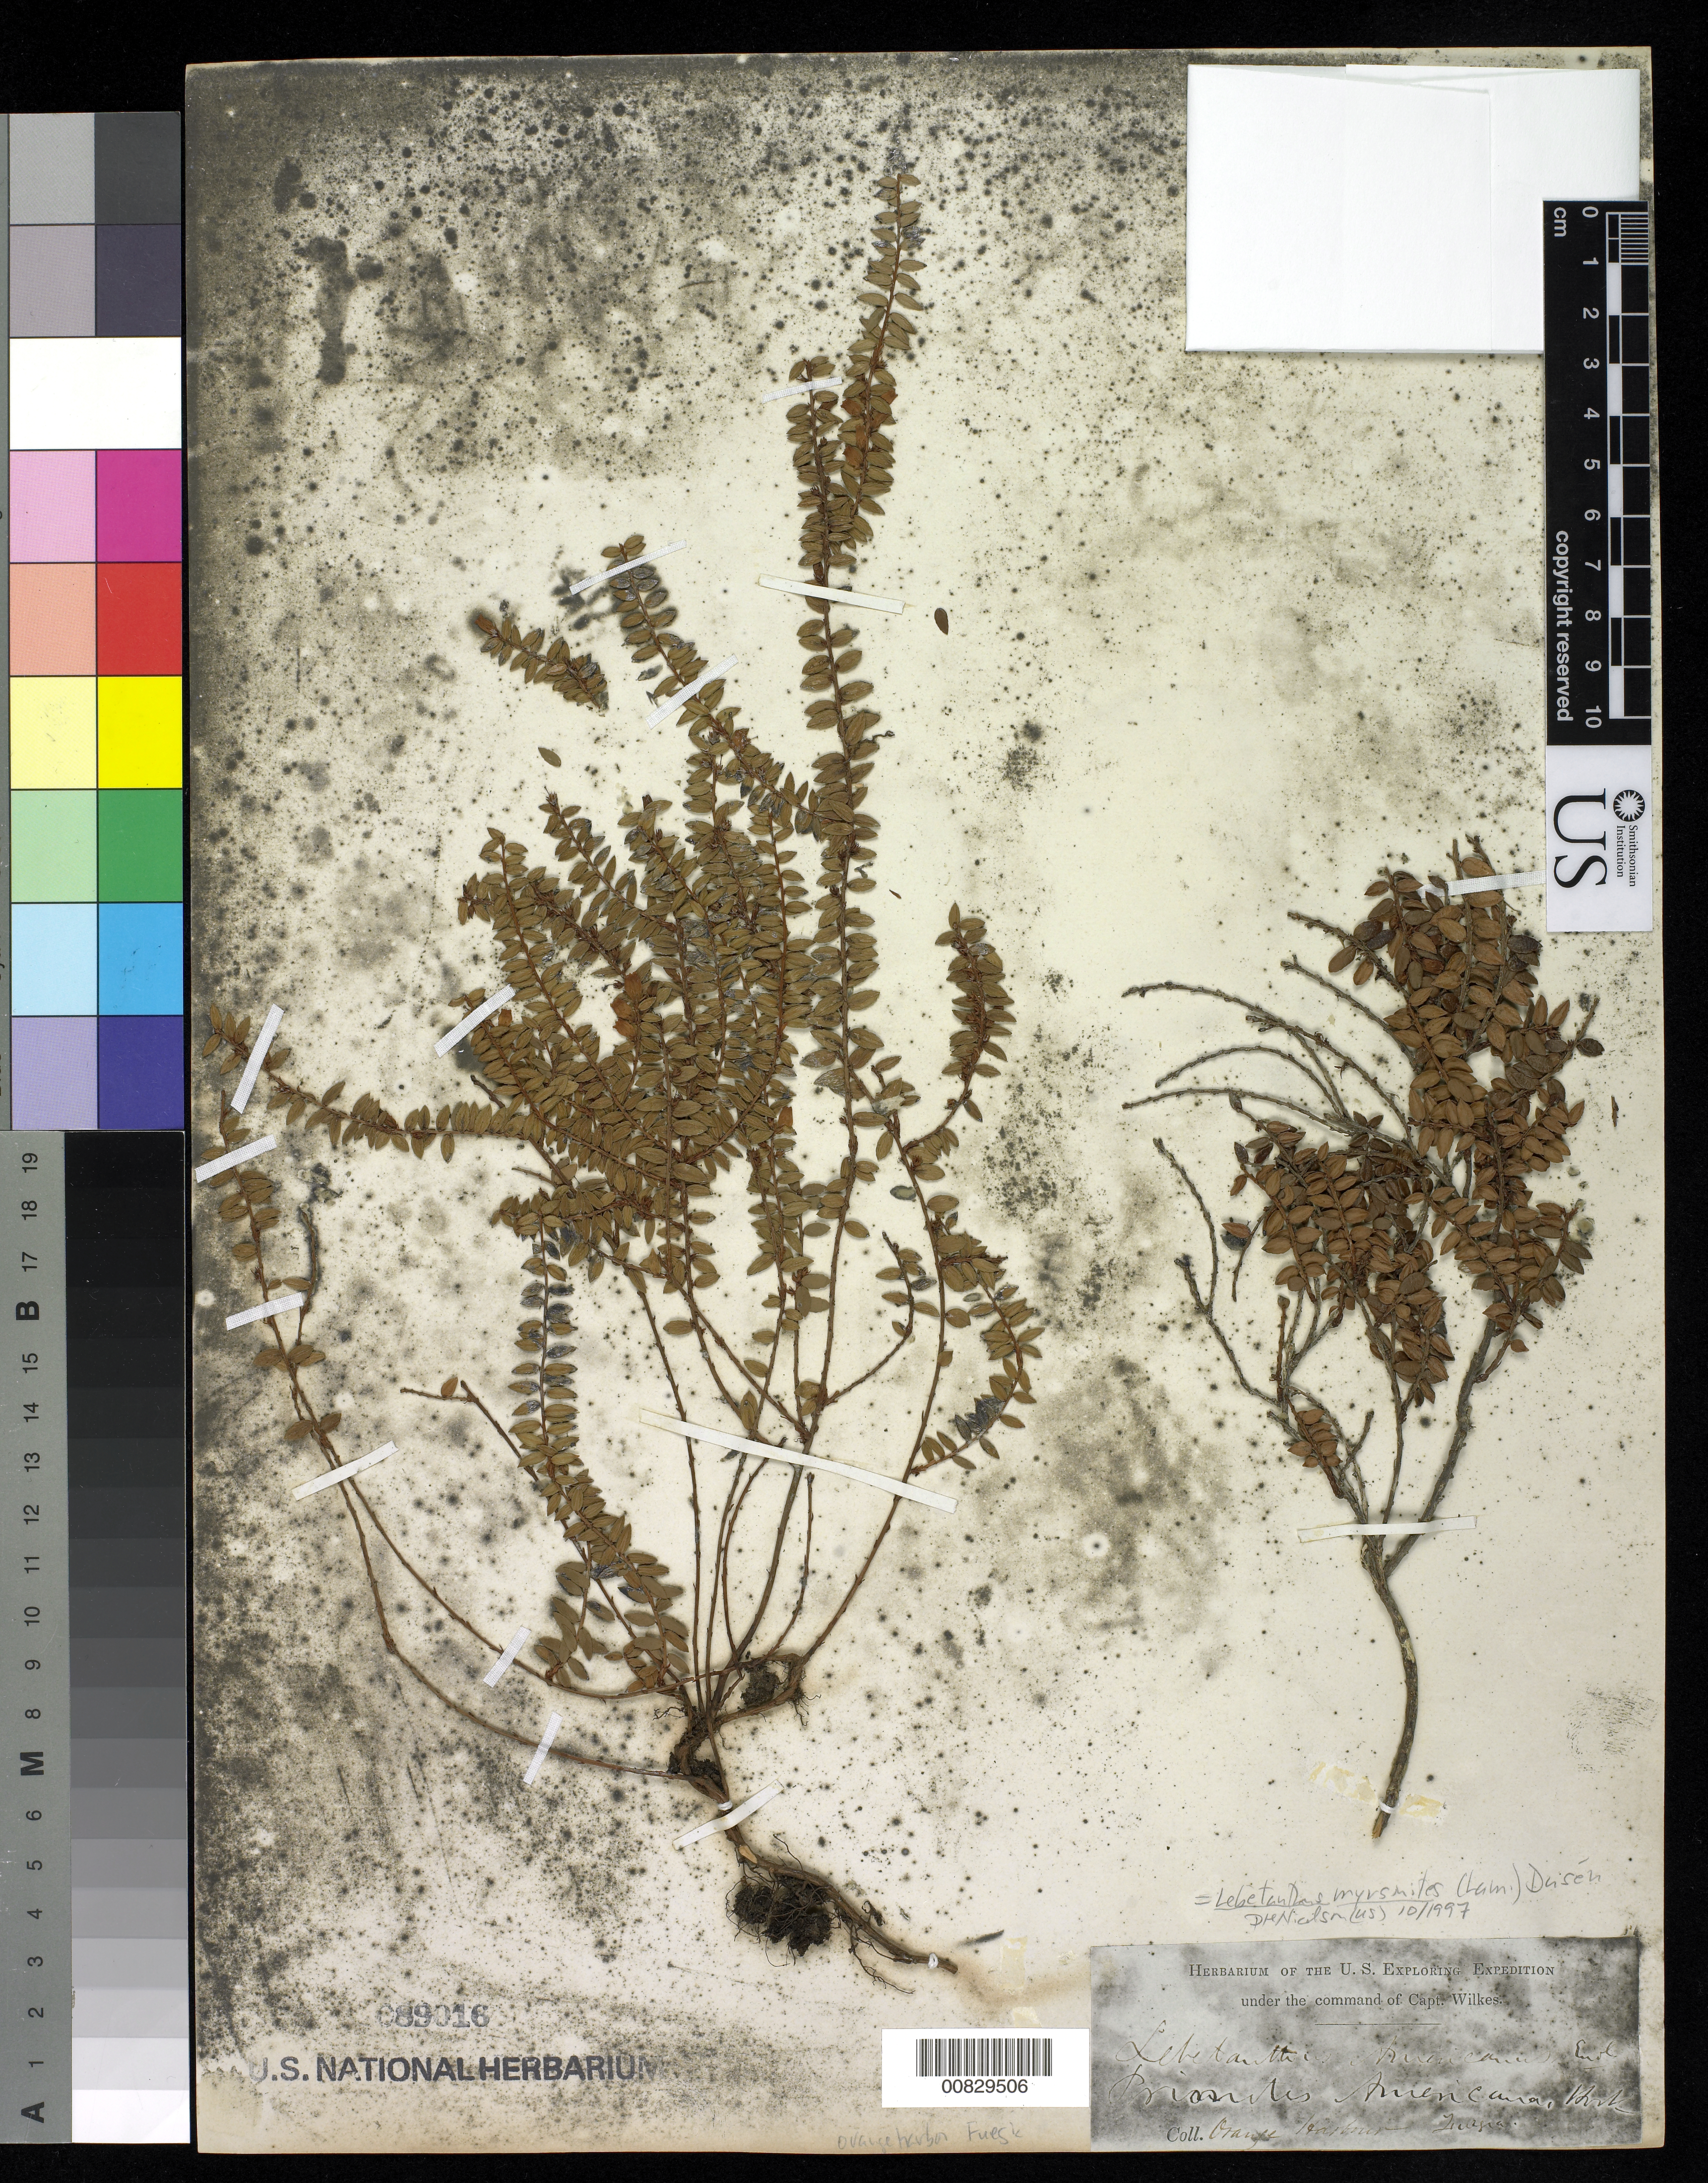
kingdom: Plantae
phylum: Tracheophyta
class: Magnoliopsida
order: Ericales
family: Ericaceae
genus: Lebetanthus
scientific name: Lebetanthus myrsinites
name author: (Lam.) Dusén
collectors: Wilkes Explor. Exped.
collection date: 1838/1842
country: Argentina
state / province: Tierra del Fuego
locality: Orange Harbor, Fuegia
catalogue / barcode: US 89016